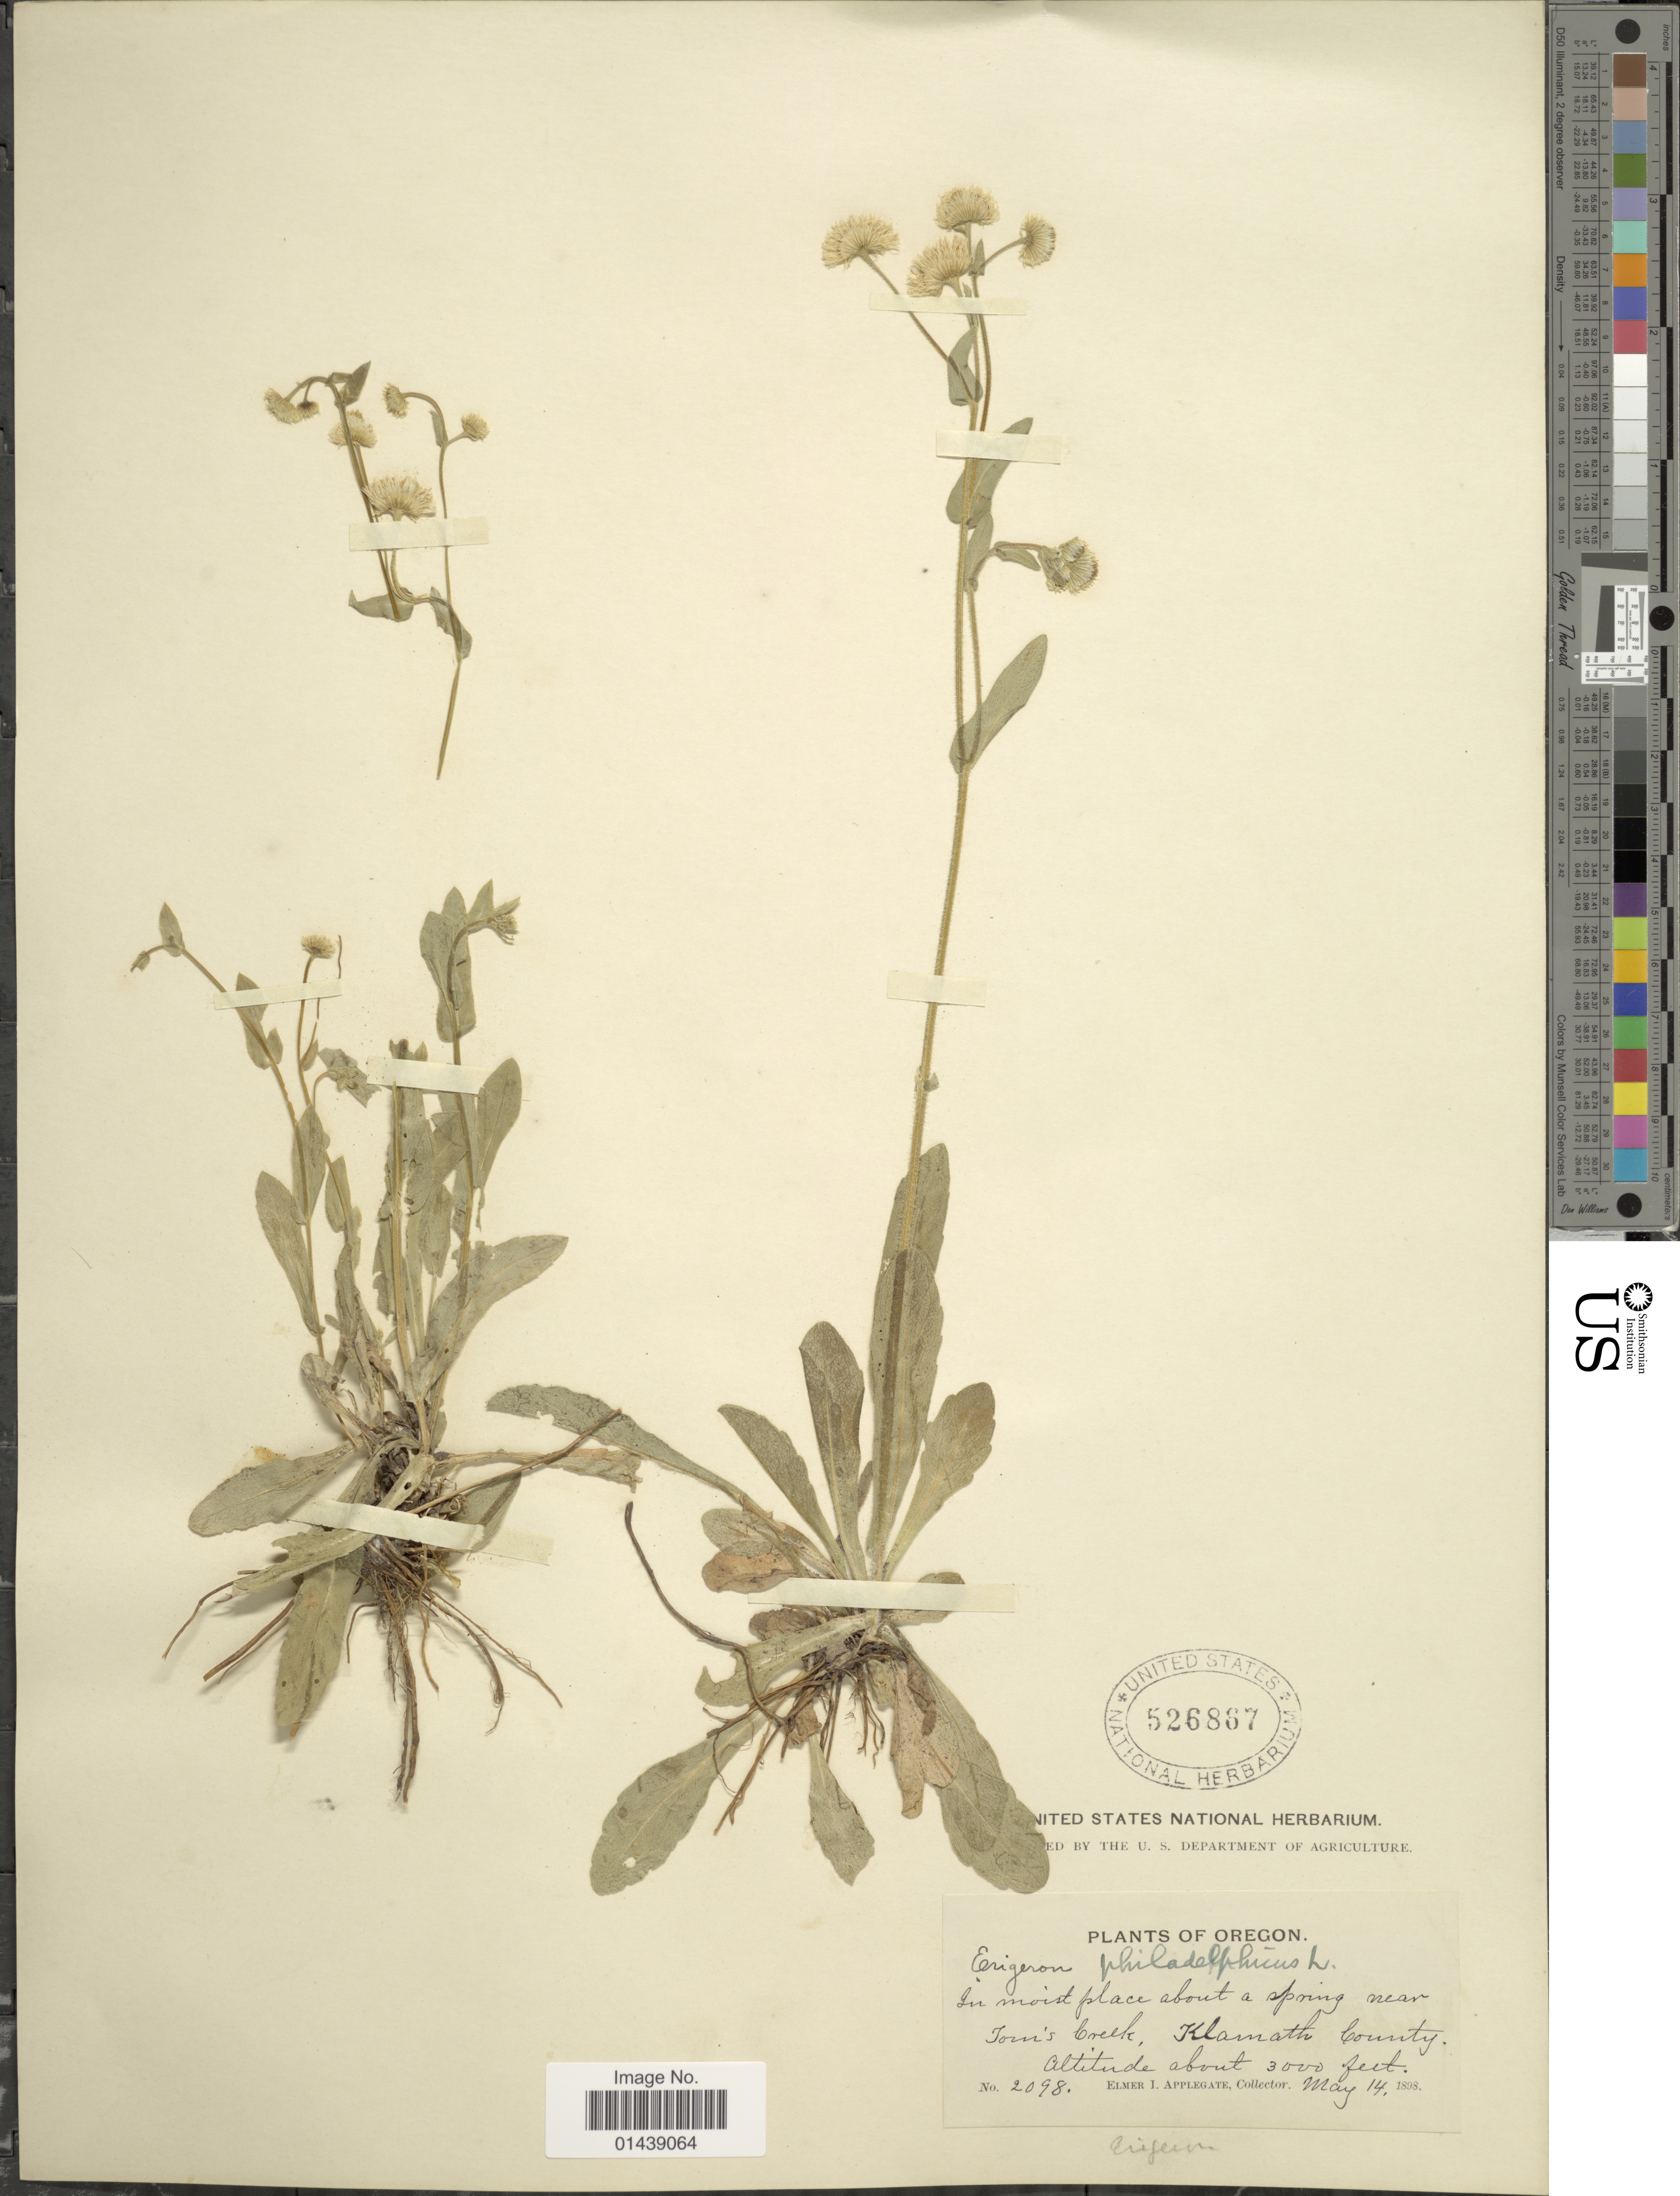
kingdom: Plantae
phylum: Tracheophyta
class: Magnoliopsida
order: Asterales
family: Asteraceae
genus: Erigeron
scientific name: Erigeron philadelphicus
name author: L.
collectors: E. I. Applegate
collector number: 2098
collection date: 1898-05-14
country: United States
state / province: Oregon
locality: Tom's Creek, Klamath County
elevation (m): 914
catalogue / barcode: US 526867